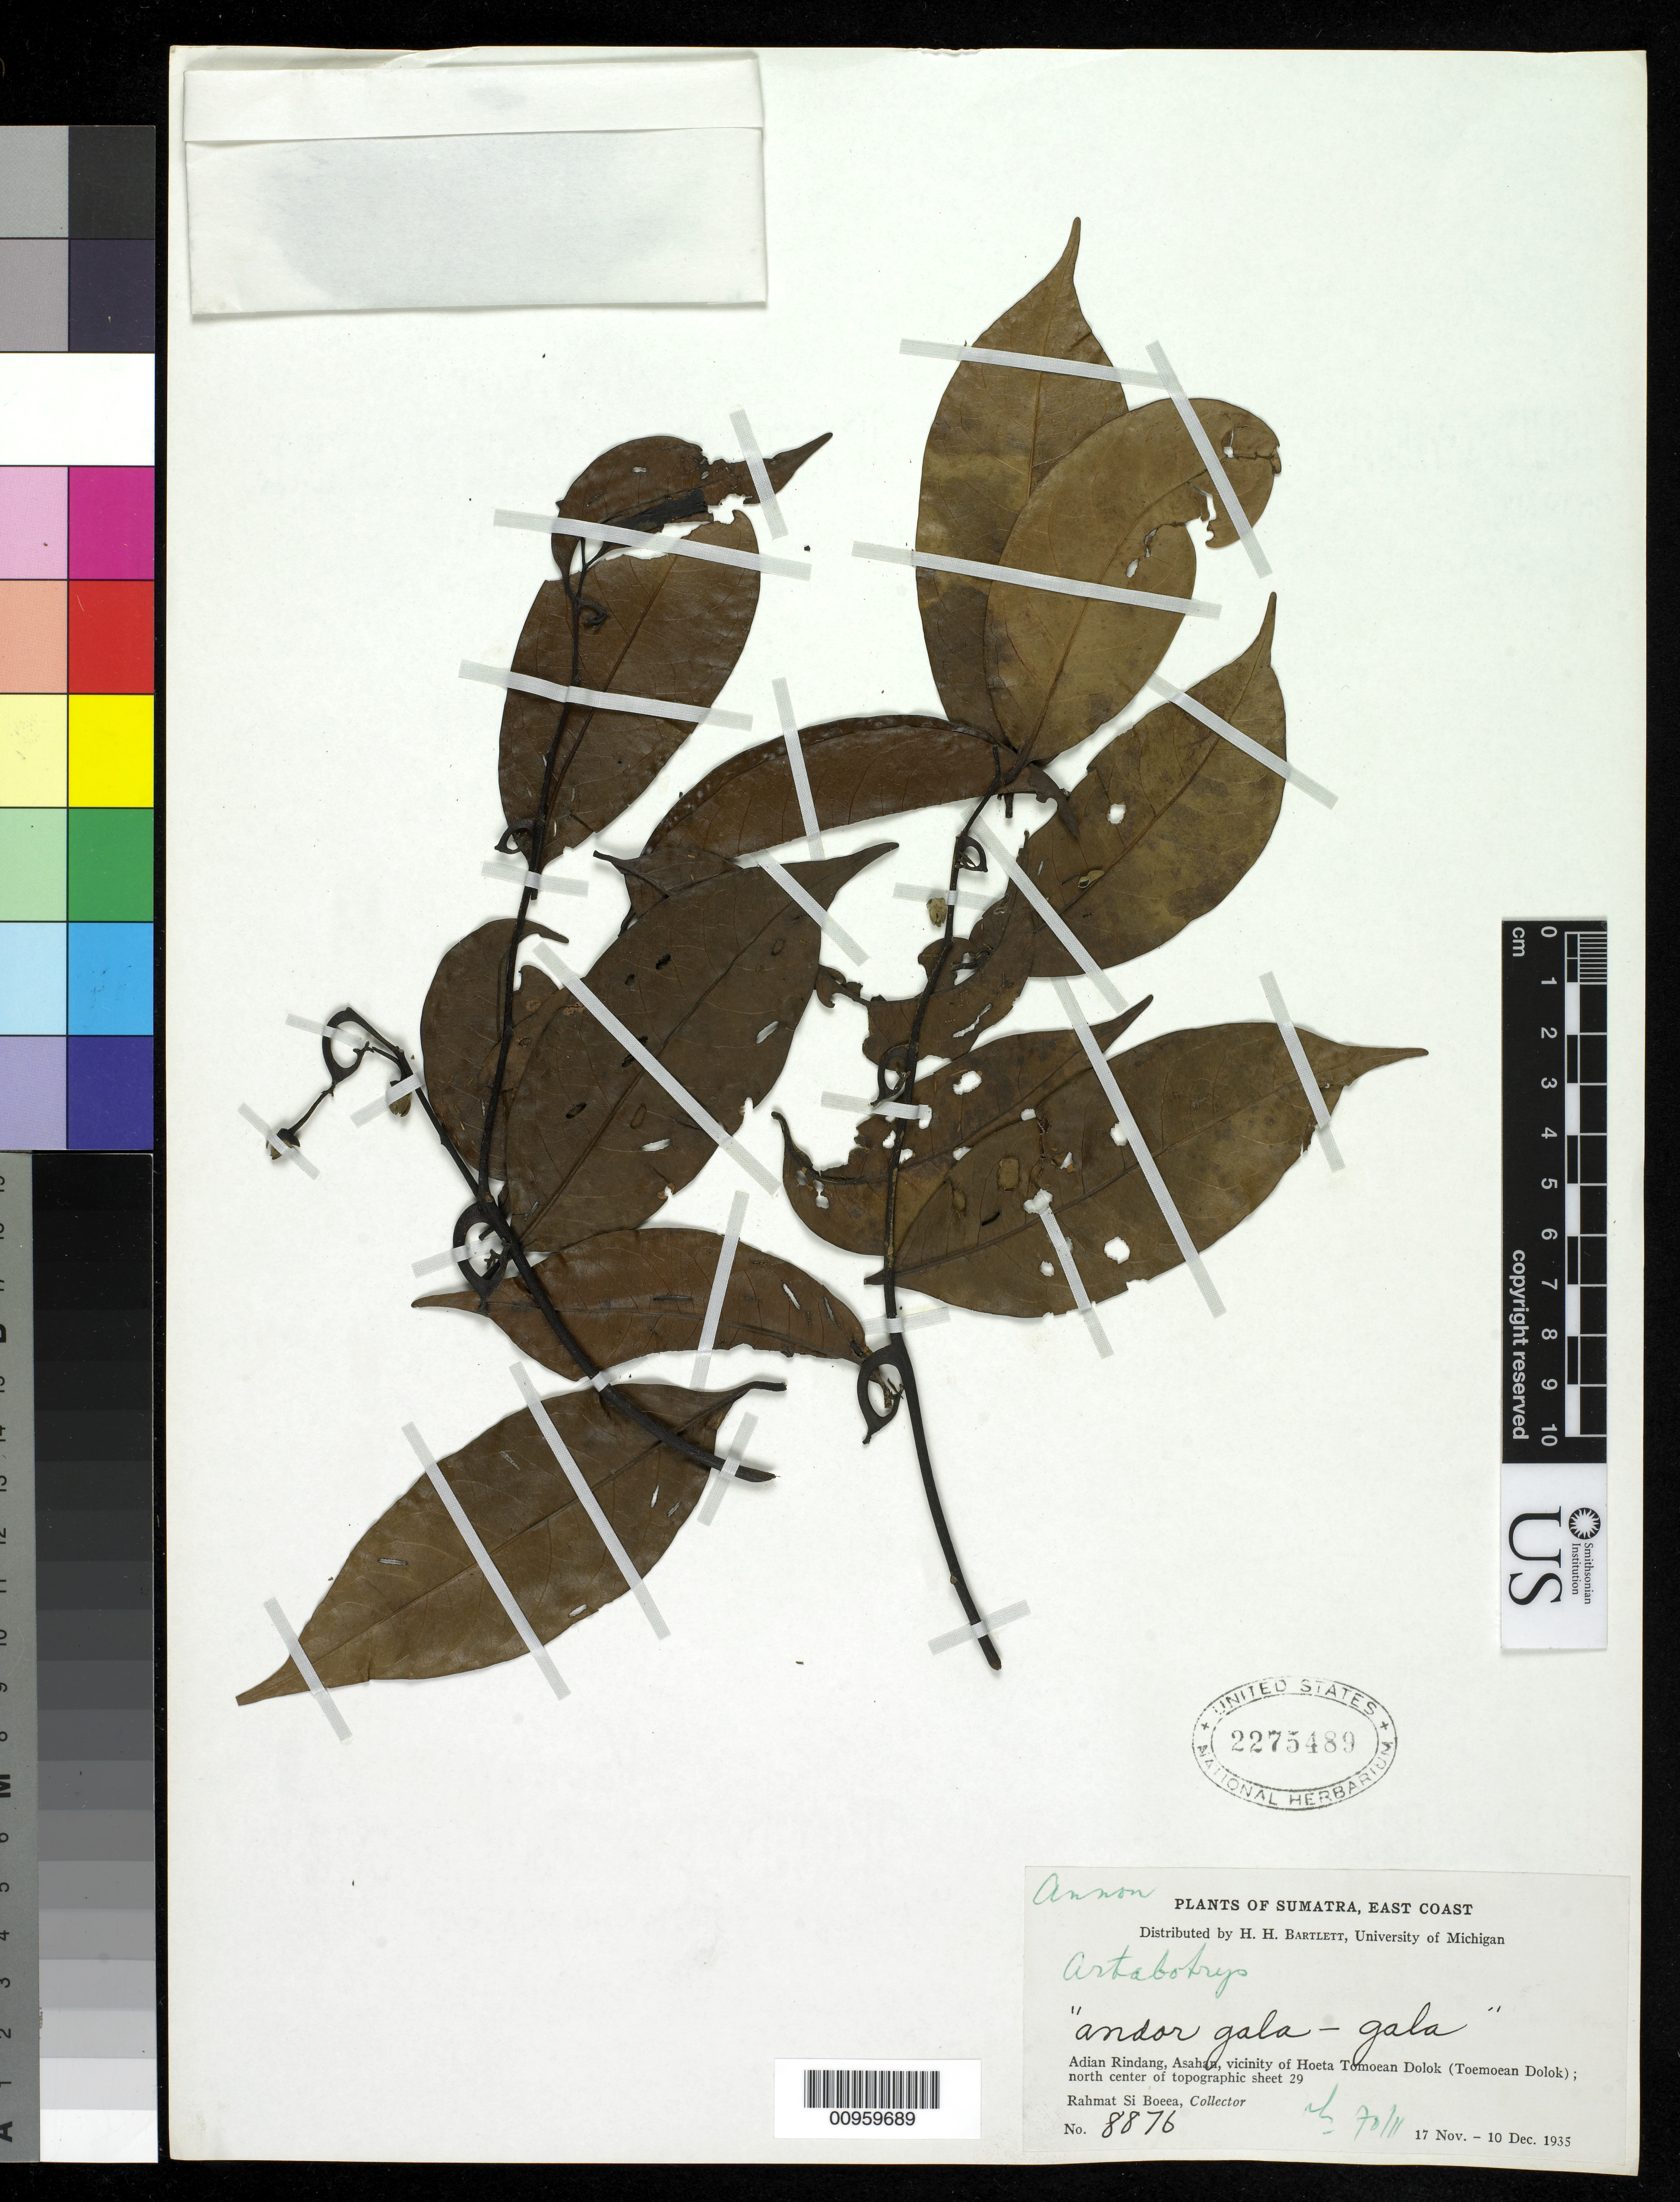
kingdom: Plantae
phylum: Tracheophyta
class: Magnoliopsida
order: Magnoliales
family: Annonaceae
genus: Artabotrys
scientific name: Artabotrys gracilis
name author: King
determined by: Chen, J.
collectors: Rahmat Si Boeea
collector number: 8876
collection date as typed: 17 Nov 1935 to 10 Dec 1935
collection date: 1935-11-17/1935-12-10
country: Indonesia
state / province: Sumatra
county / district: Aceh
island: Sumatra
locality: Adian Rindang, Asahau, vicinity of Hoeta Tomoean Dolok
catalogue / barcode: US 2275489